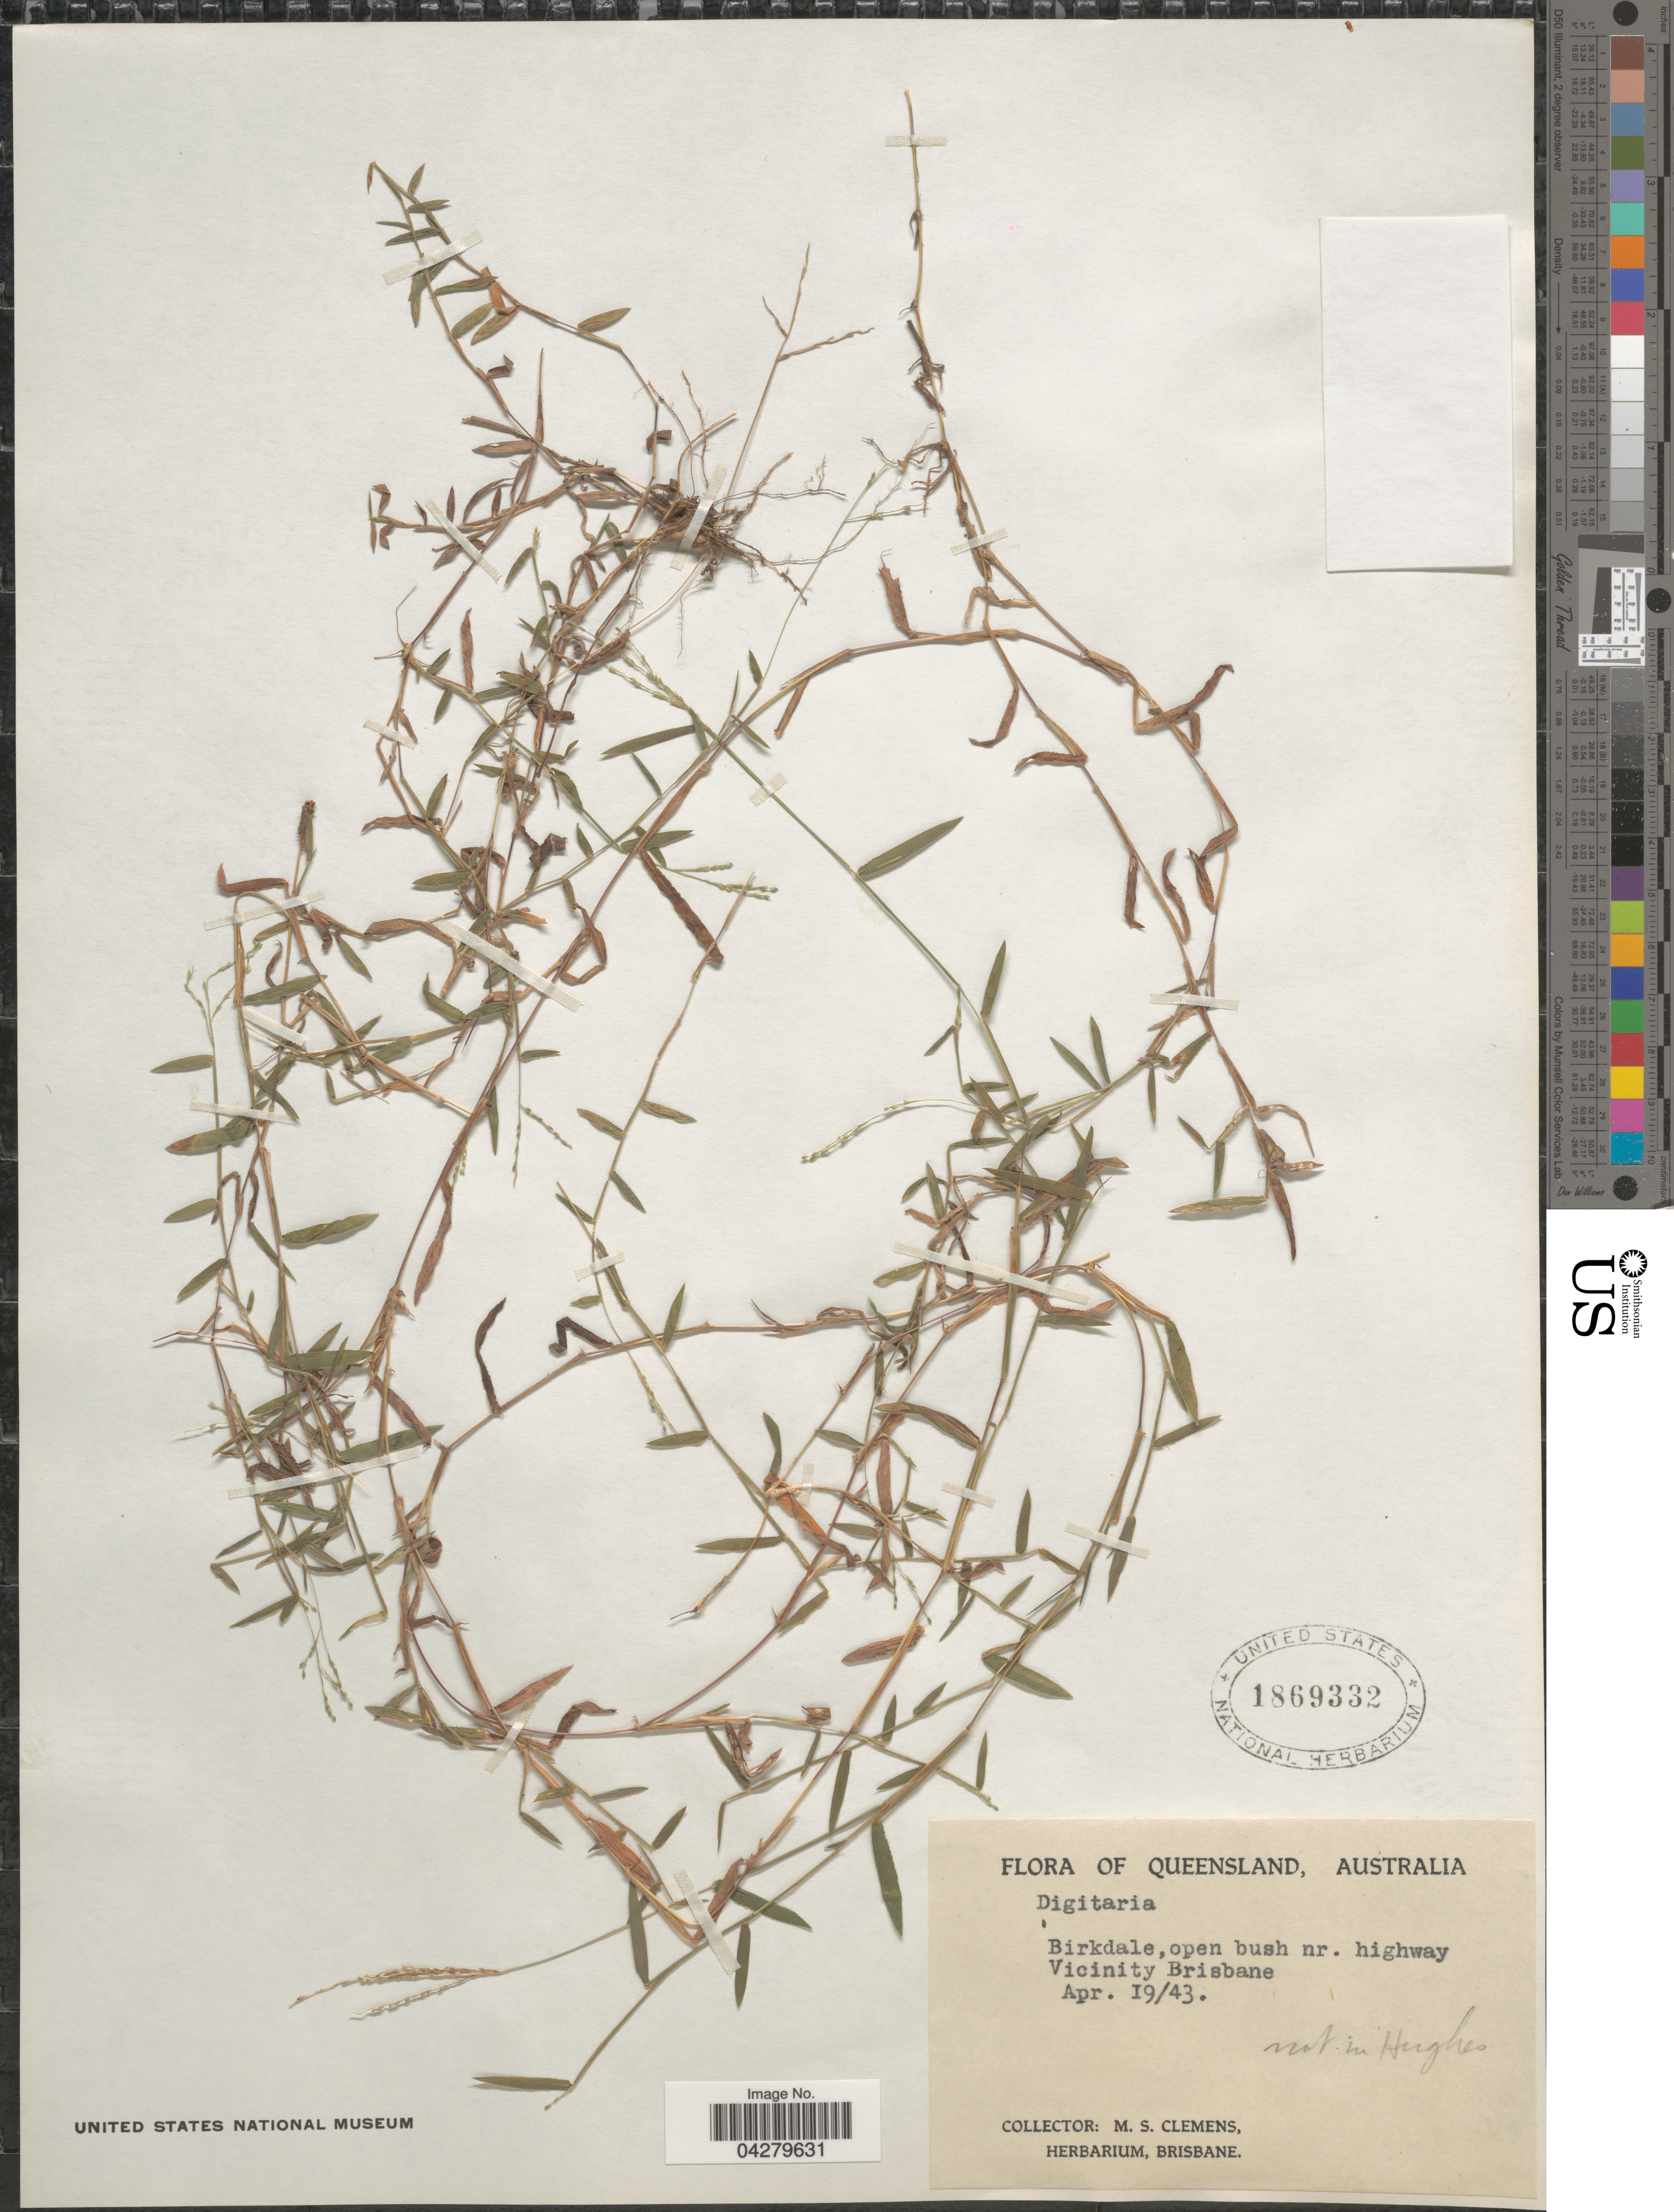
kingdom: Plantae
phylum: Tracheophyta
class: Liliopsida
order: Poales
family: Poaceae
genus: Digitaria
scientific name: Digitaria sp.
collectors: M. S. Clemens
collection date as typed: Transcribed d/m/y: 19/4/43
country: Australia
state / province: Queensland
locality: Birkdale, open bush nr. highway. Vicinity Brisbane.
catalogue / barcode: US 1869332